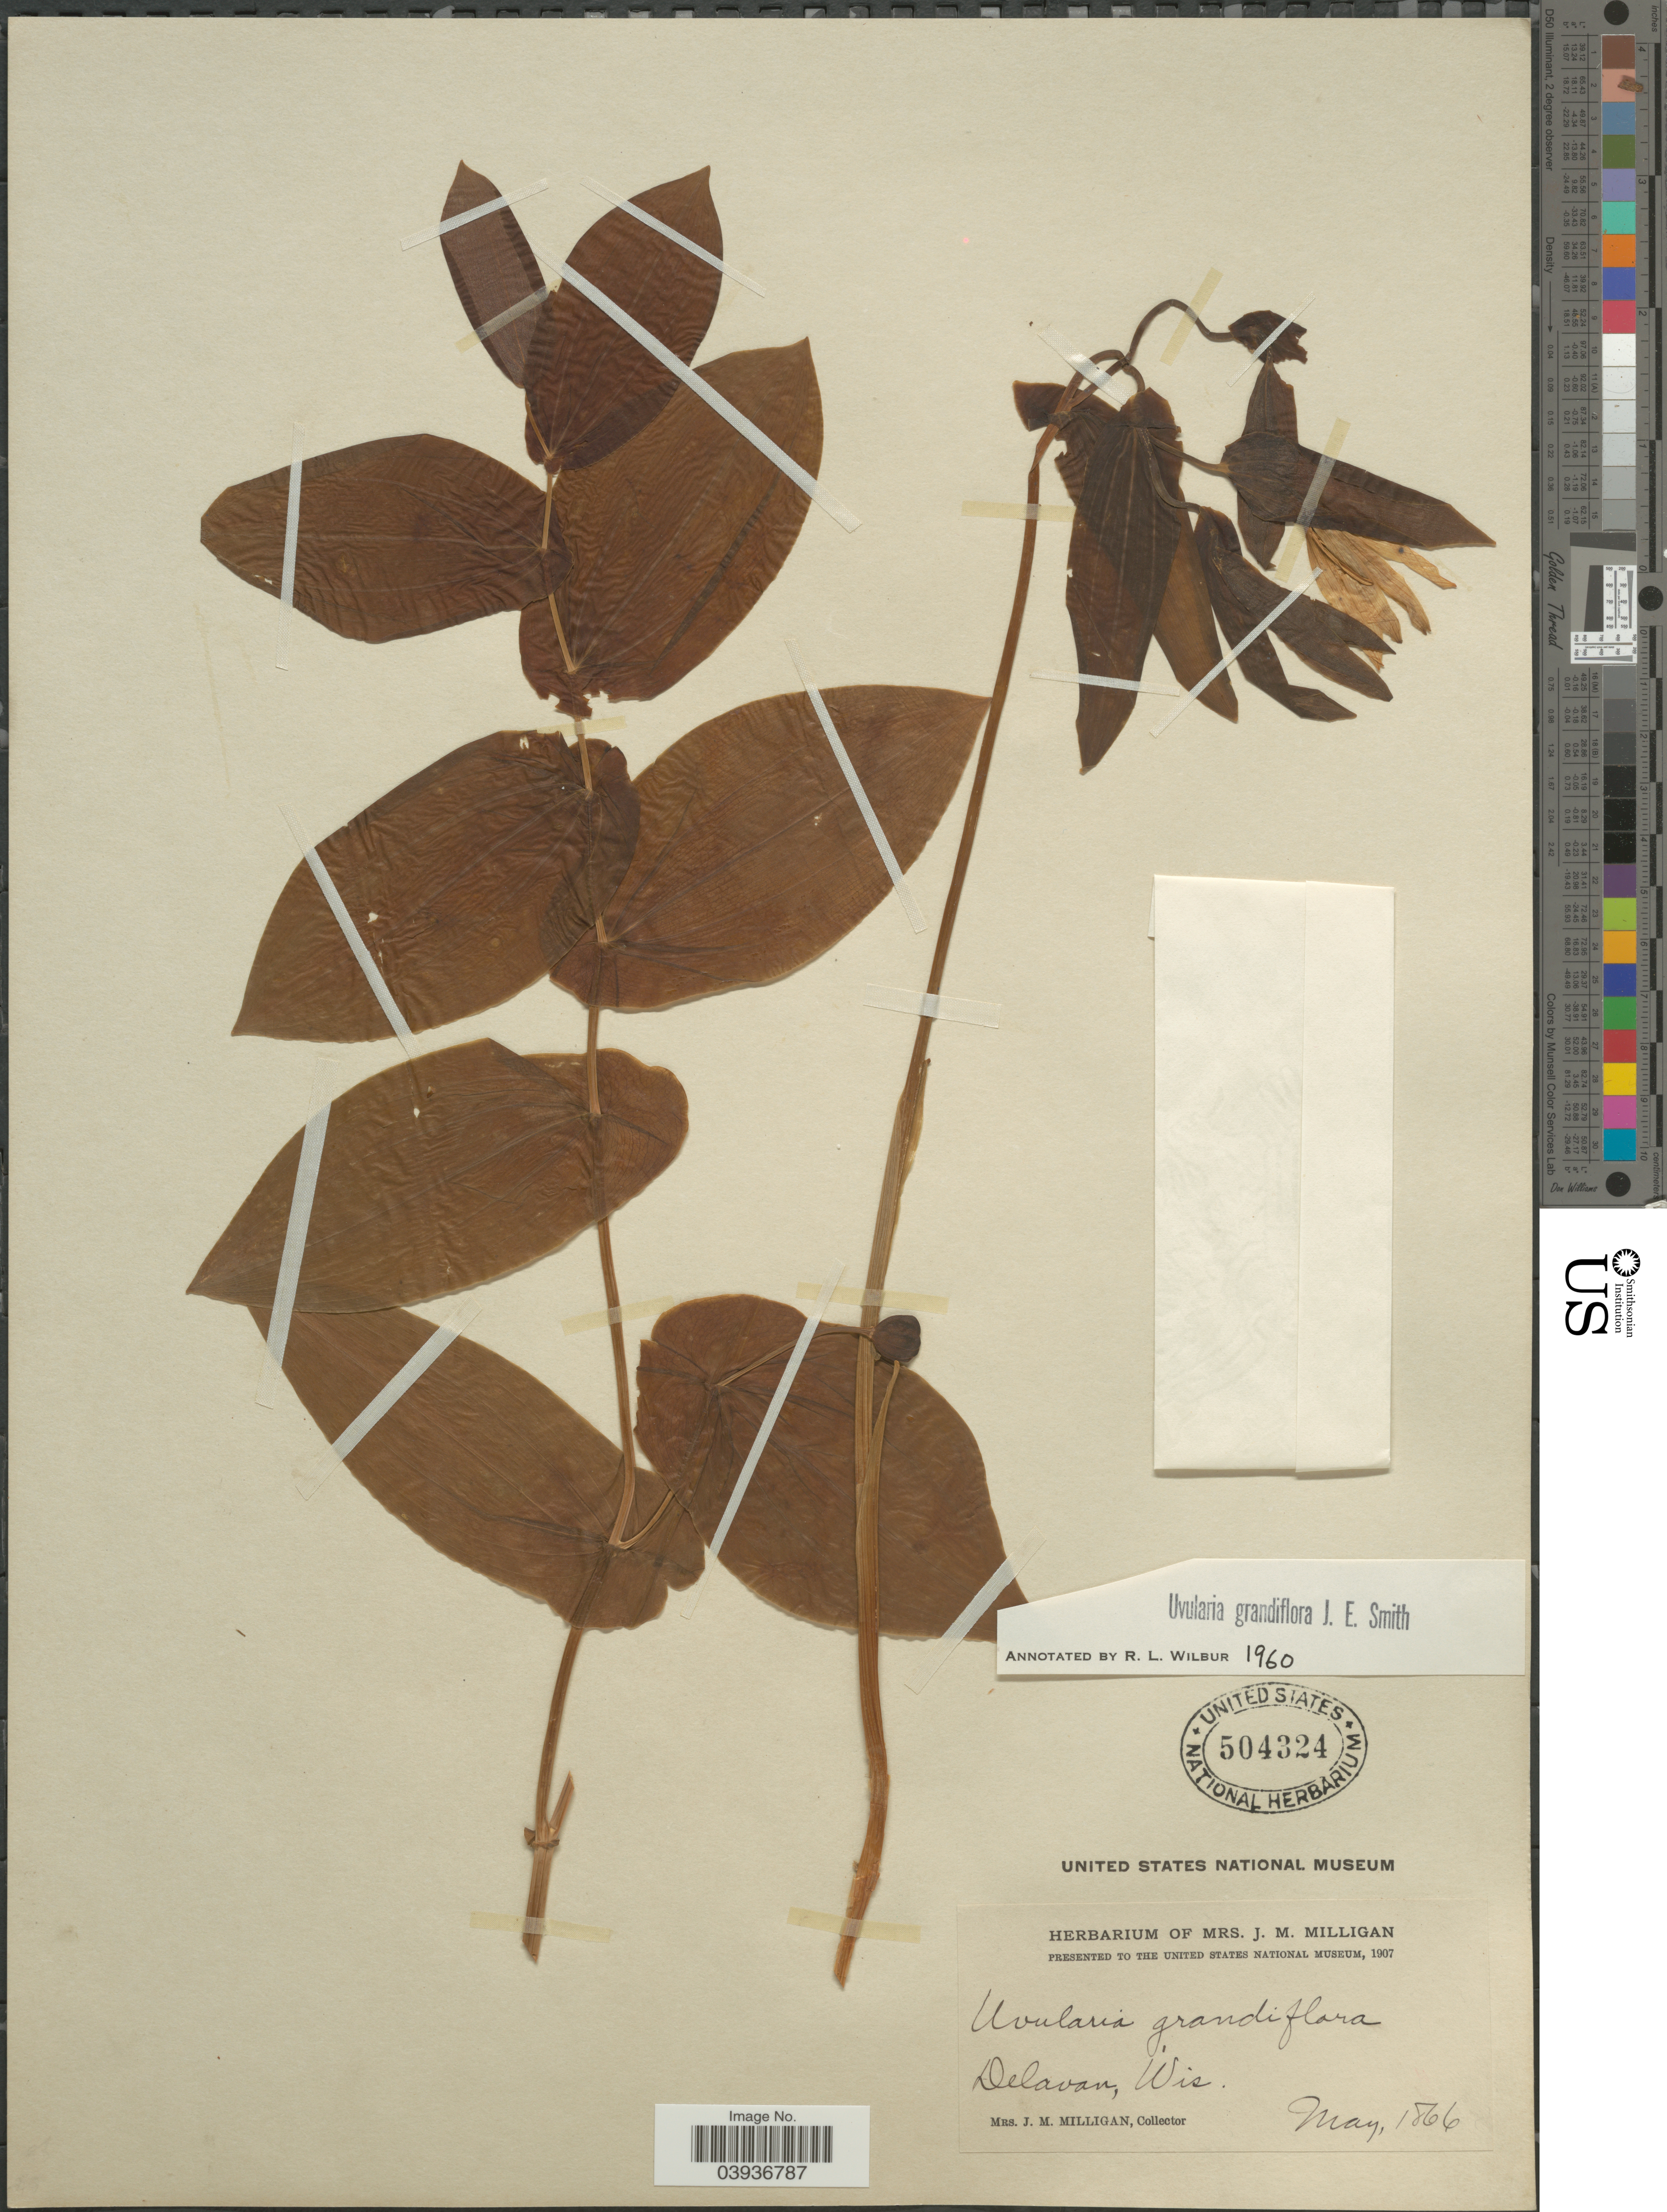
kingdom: Plantae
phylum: Tracheophyta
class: Liliopsida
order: Liliales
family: Colchicaceae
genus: Uvularia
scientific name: Uvularia grandiflora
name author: Sm.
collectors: J. Milligan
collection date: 1866-05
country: United States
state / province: Wisconsin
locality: Delavan.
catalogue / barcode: US 504324